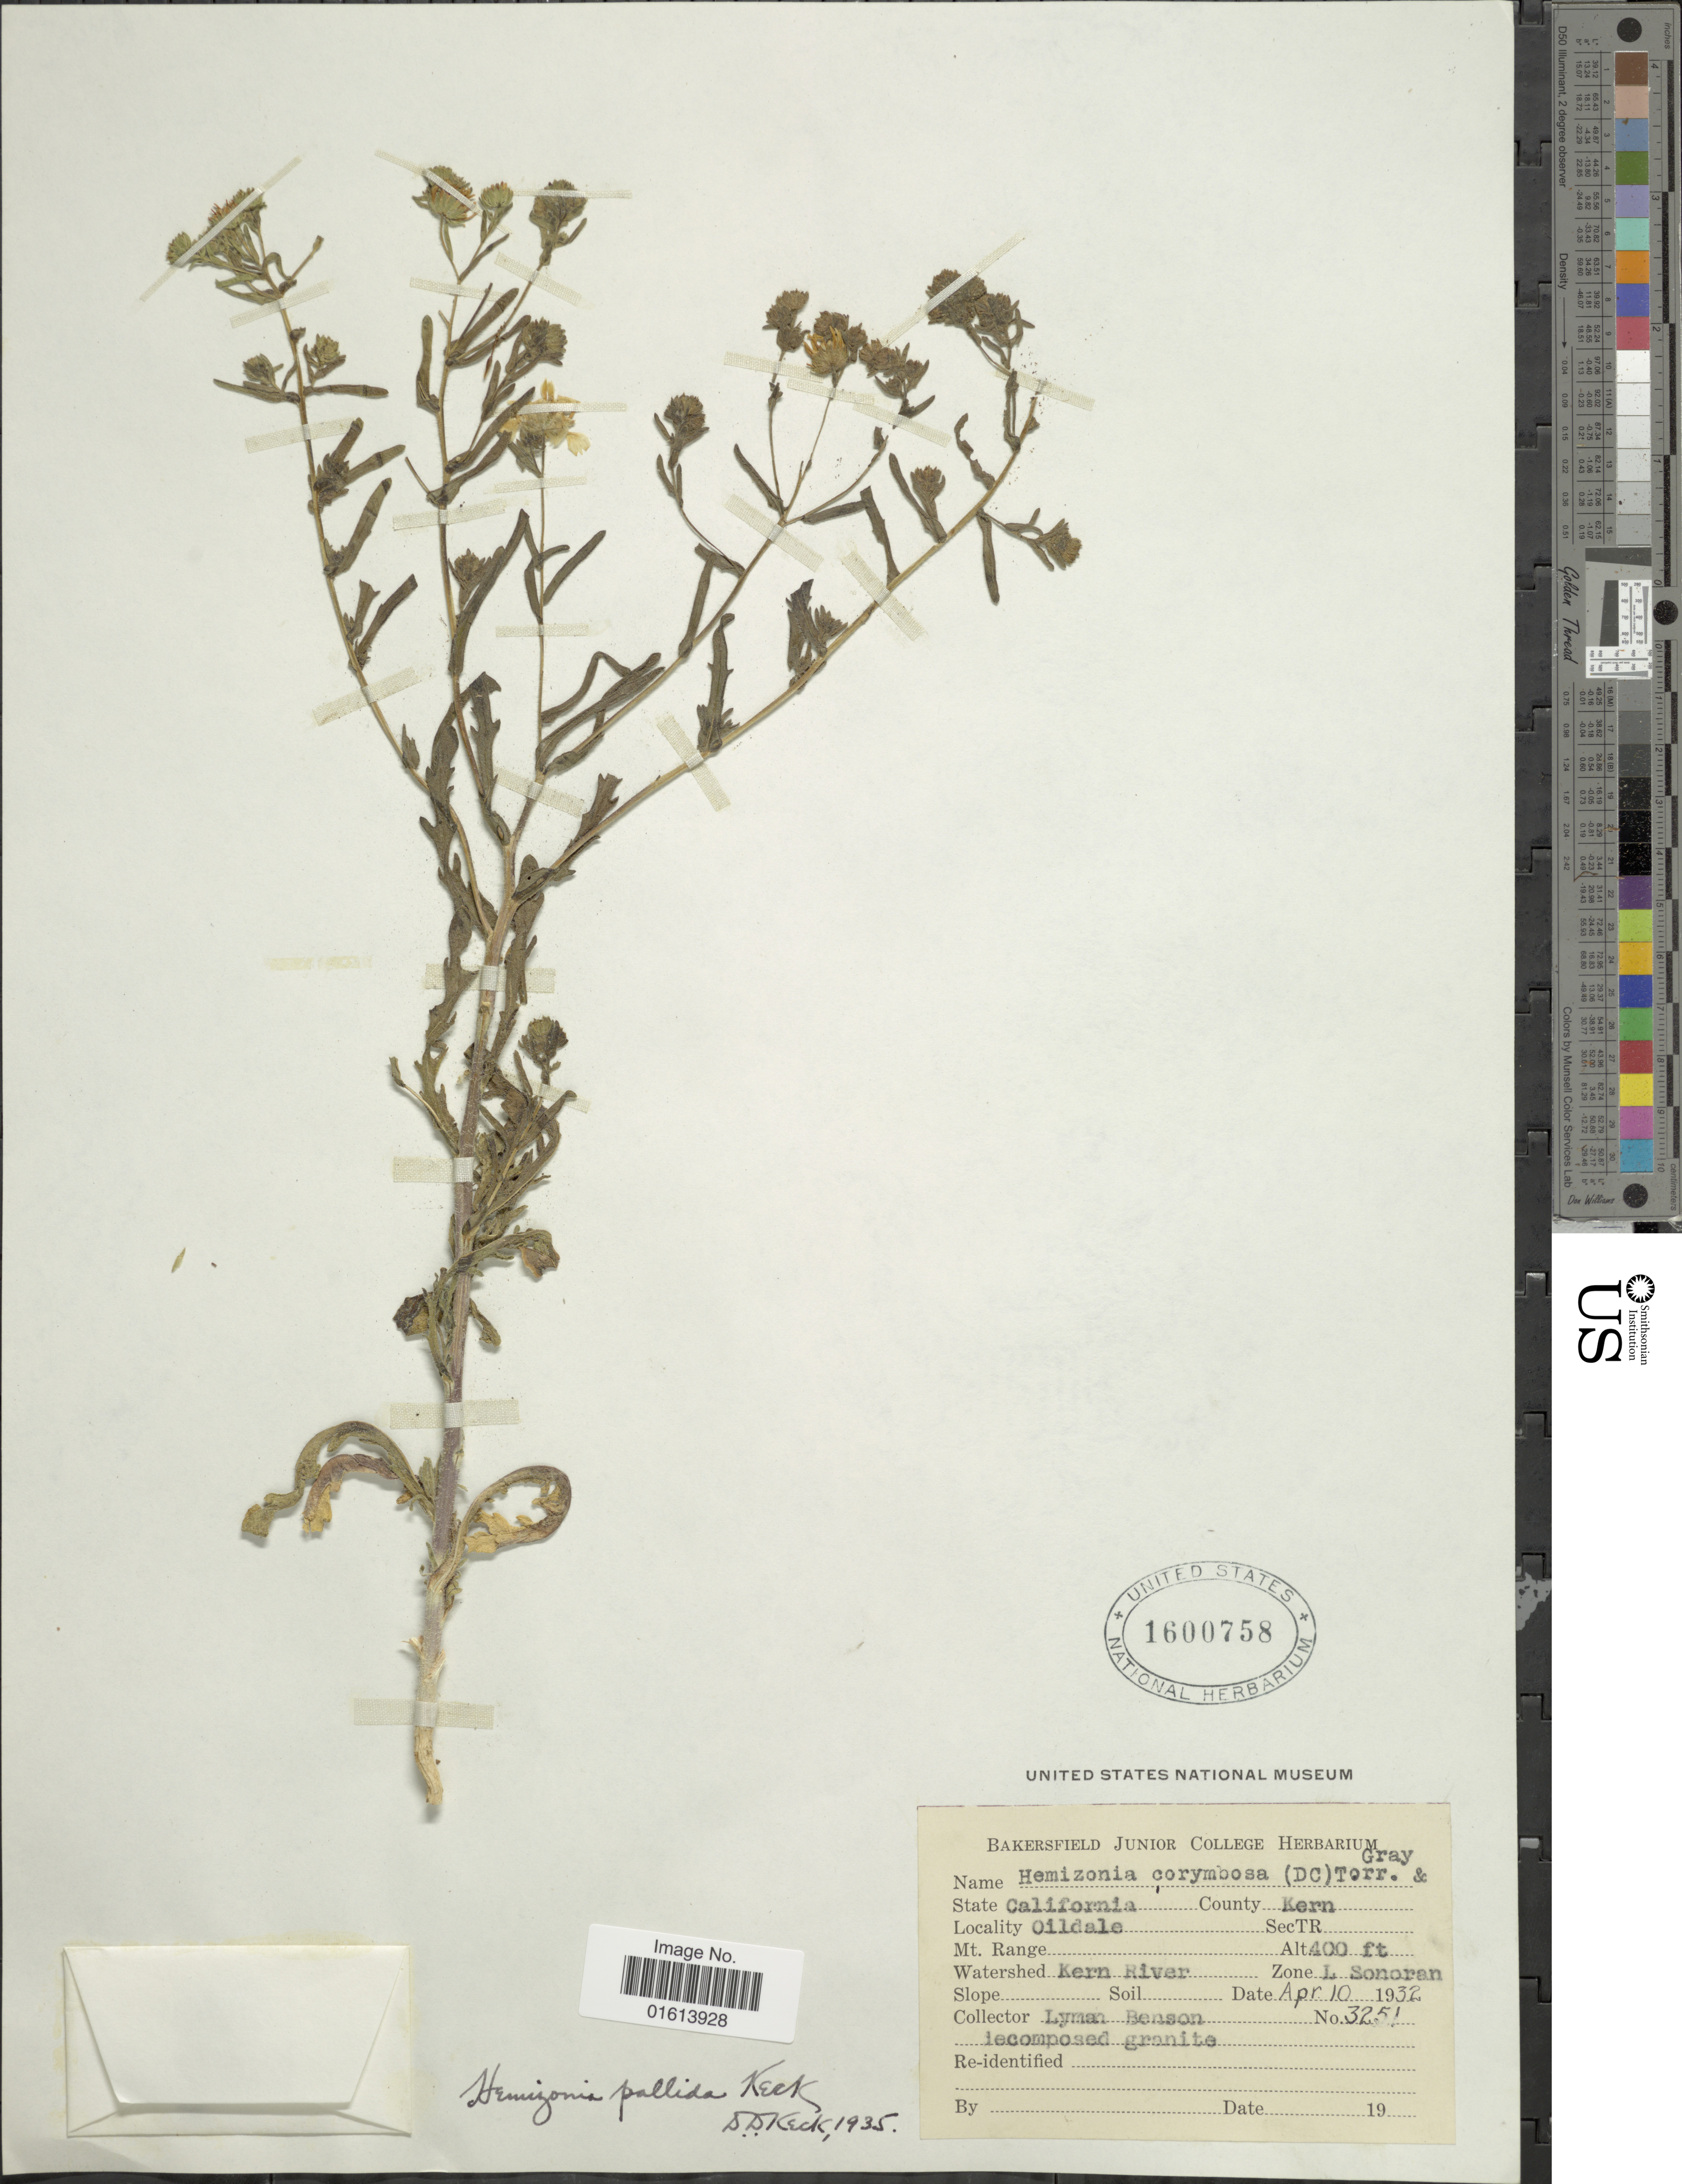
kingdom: Plantae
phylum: Tracheophyta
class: Magnoliopsida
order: Asterales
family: Asteraceae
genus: Deinandra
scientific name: Deinandra pallida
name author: (D.D. Keck) B.G. Baldwin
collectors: L. D. Benson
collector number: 3251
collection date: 1932-04-10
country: United States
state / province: California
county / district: Kern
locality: California. County Kern. Oildale. Kern River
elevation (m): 122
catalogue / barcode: US 1600758